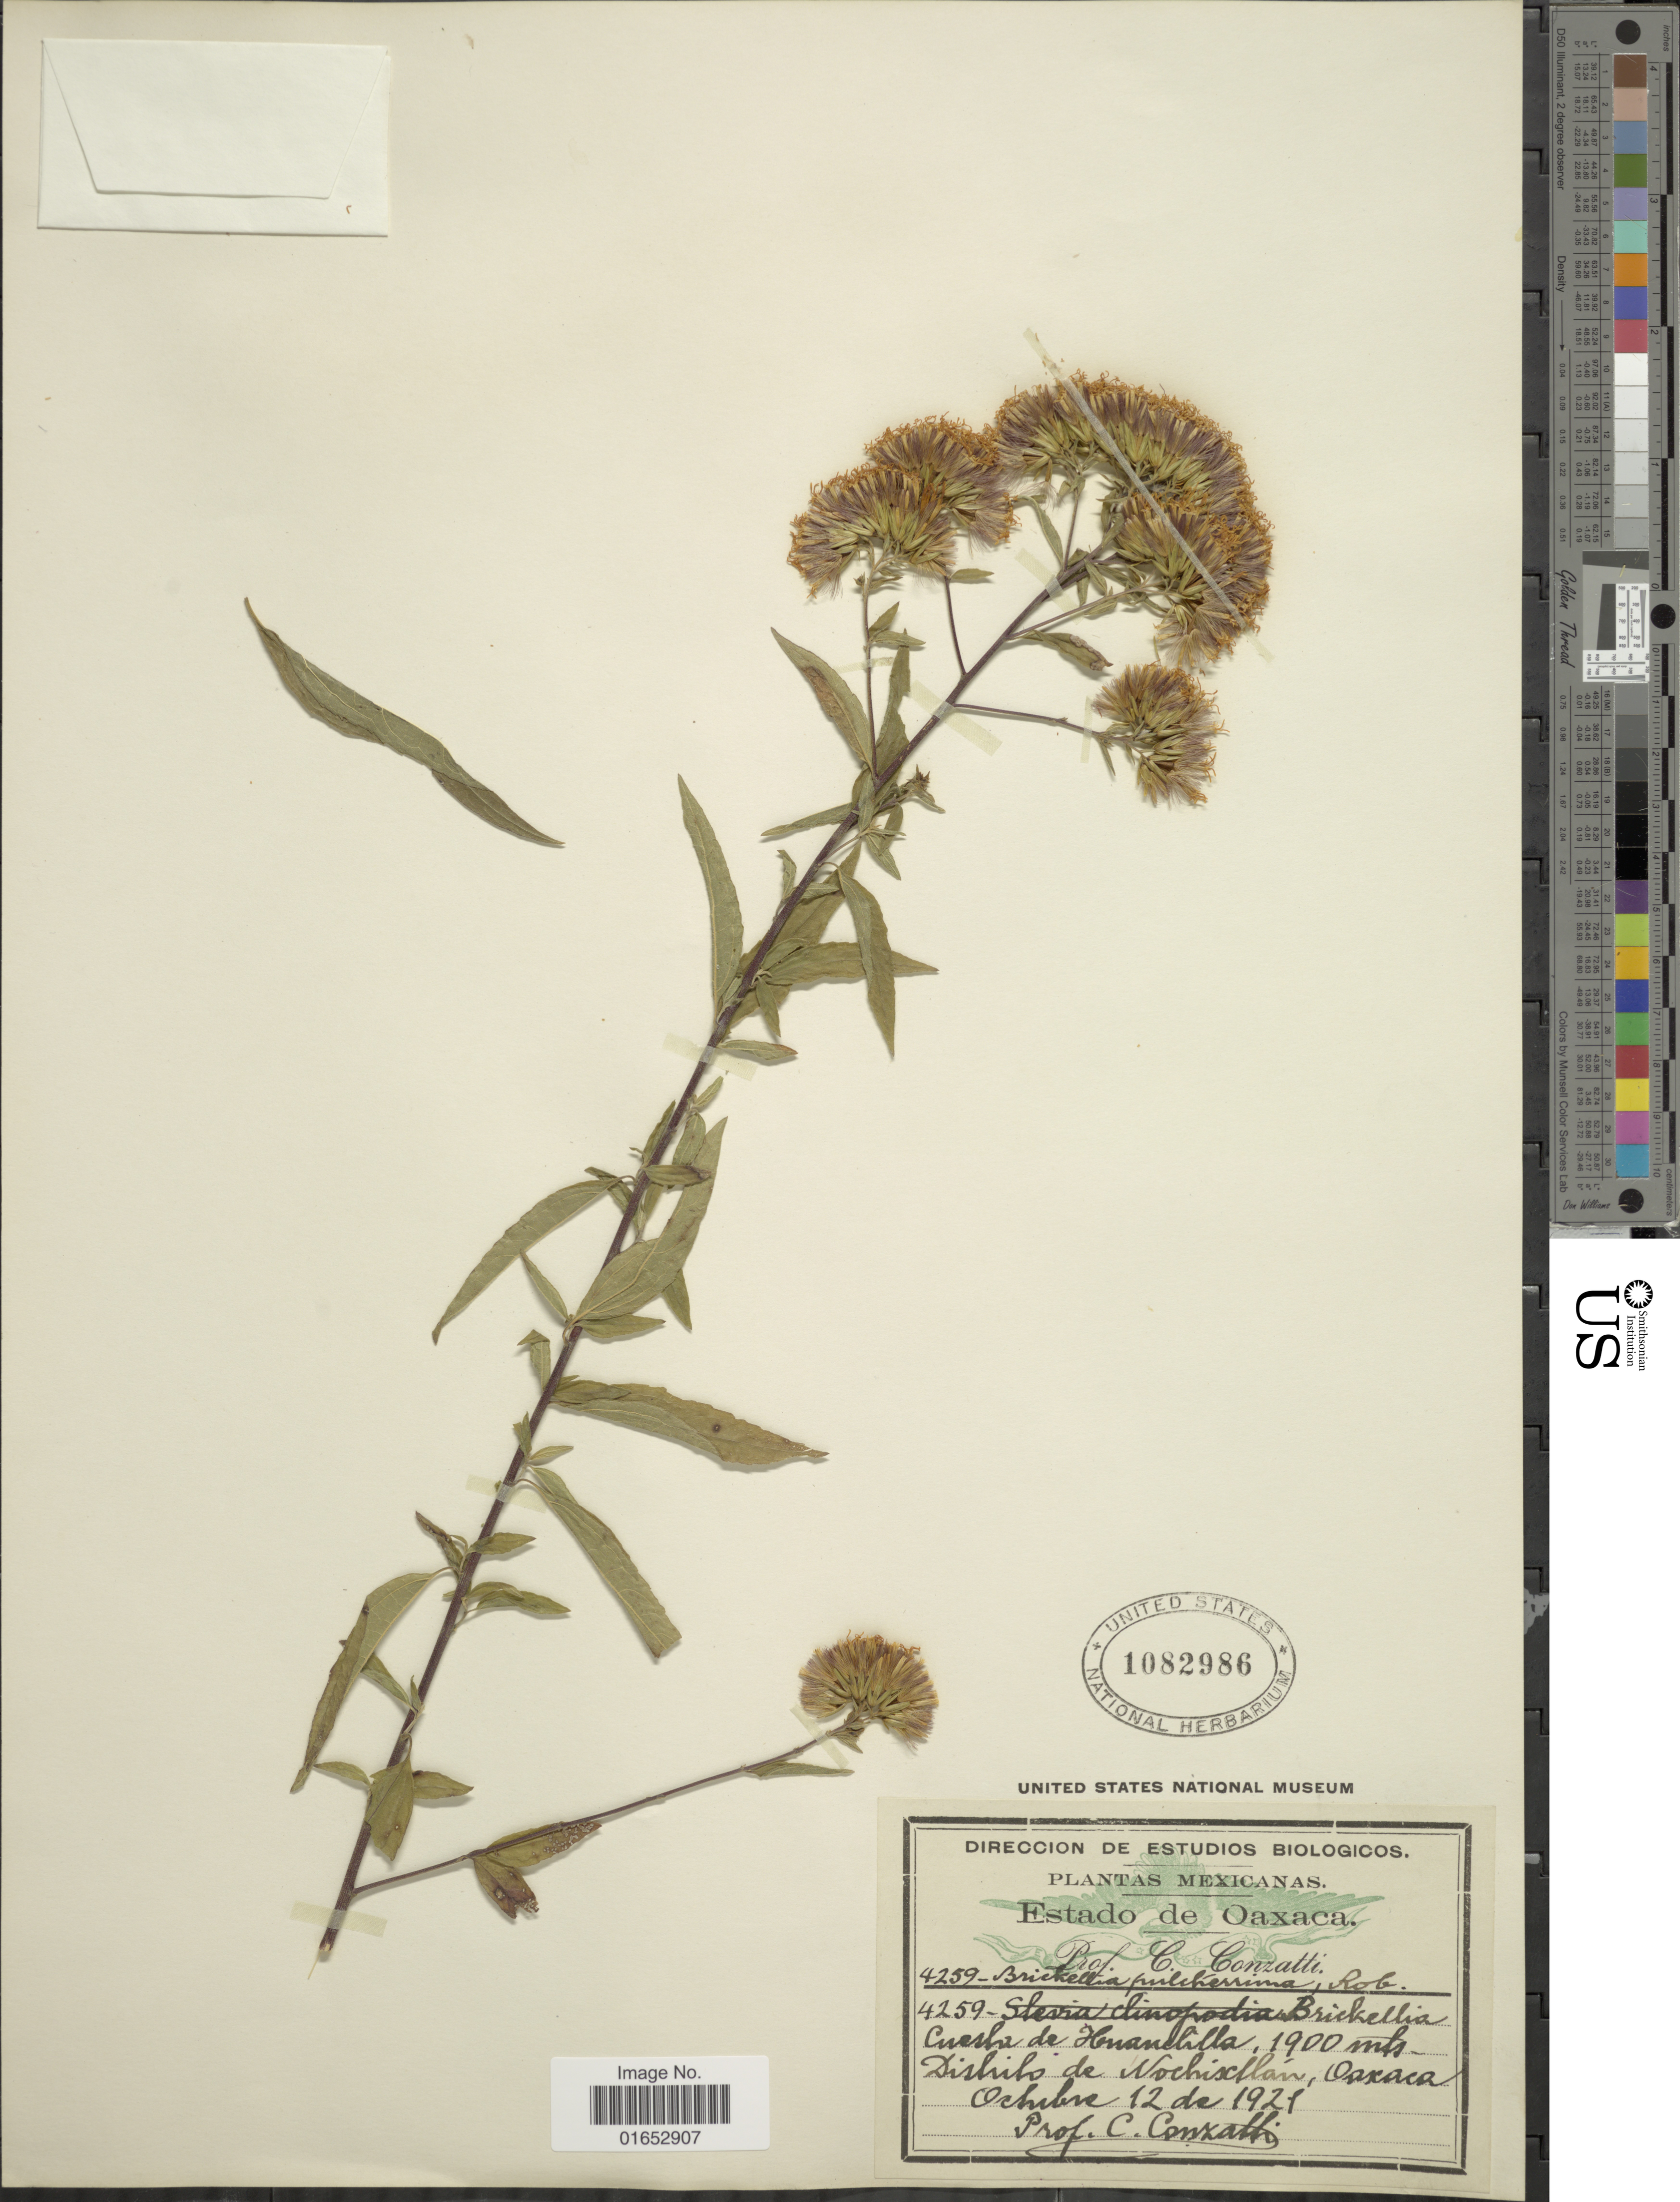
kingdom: Plantae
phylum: Tracheophyta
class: Magnoliopsida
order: Asterales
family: Asteraceae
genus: Steviopsis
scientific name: Steviopsis pulcherrima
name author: (B.L. Rob.) R.M. King & H. Rob.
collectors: C. Conzatti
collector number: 4259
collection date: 1921-10-12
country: Mexico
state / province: Oaxaca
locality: Cuesta de Huanelilla, Distrito de Nochixtlán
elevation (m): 1900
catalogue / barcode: US 1082986